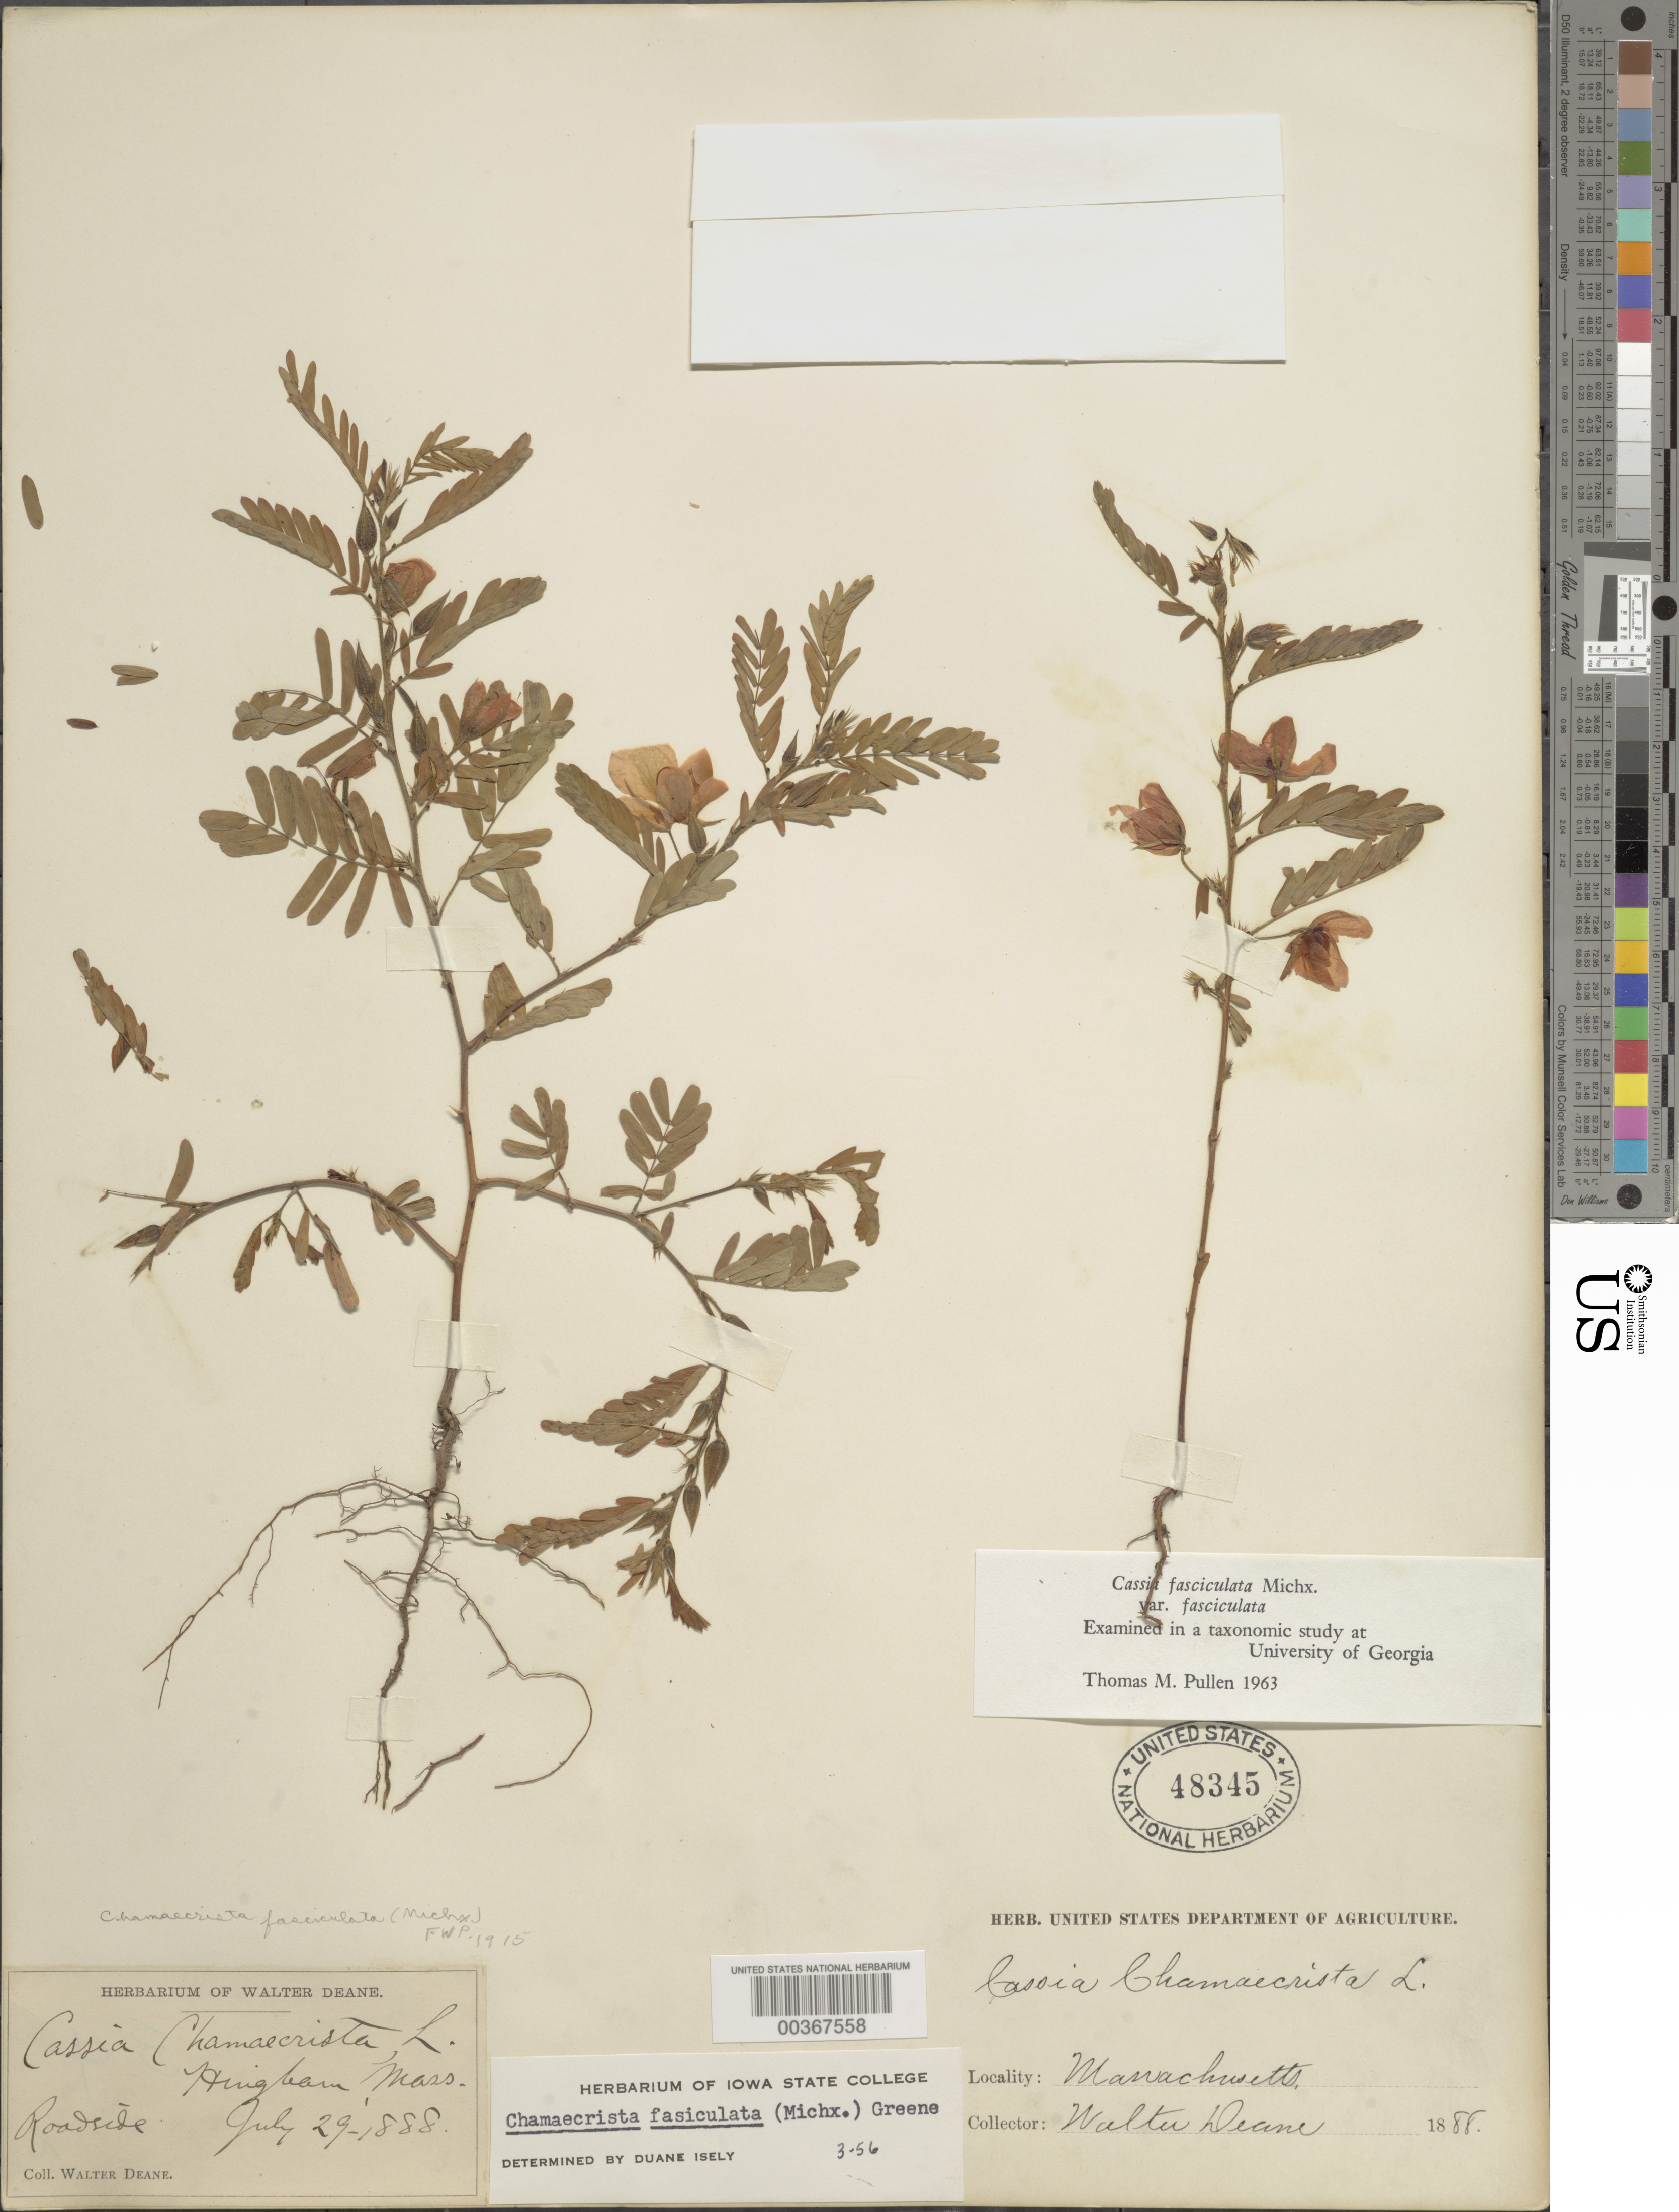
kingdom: Plantae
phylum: Tracheophyta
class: Magnoliopsida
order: Fabales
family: Fabaceae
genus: Chamaecrista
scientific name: Chamaecrista fasciculata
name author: (Michx.) Greene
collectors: W. Deane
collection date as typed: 29 Jul 1888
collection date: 1888-07-29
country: United States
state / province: Massachusetts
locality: Hingham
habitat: Roadside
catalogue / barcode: US 48345